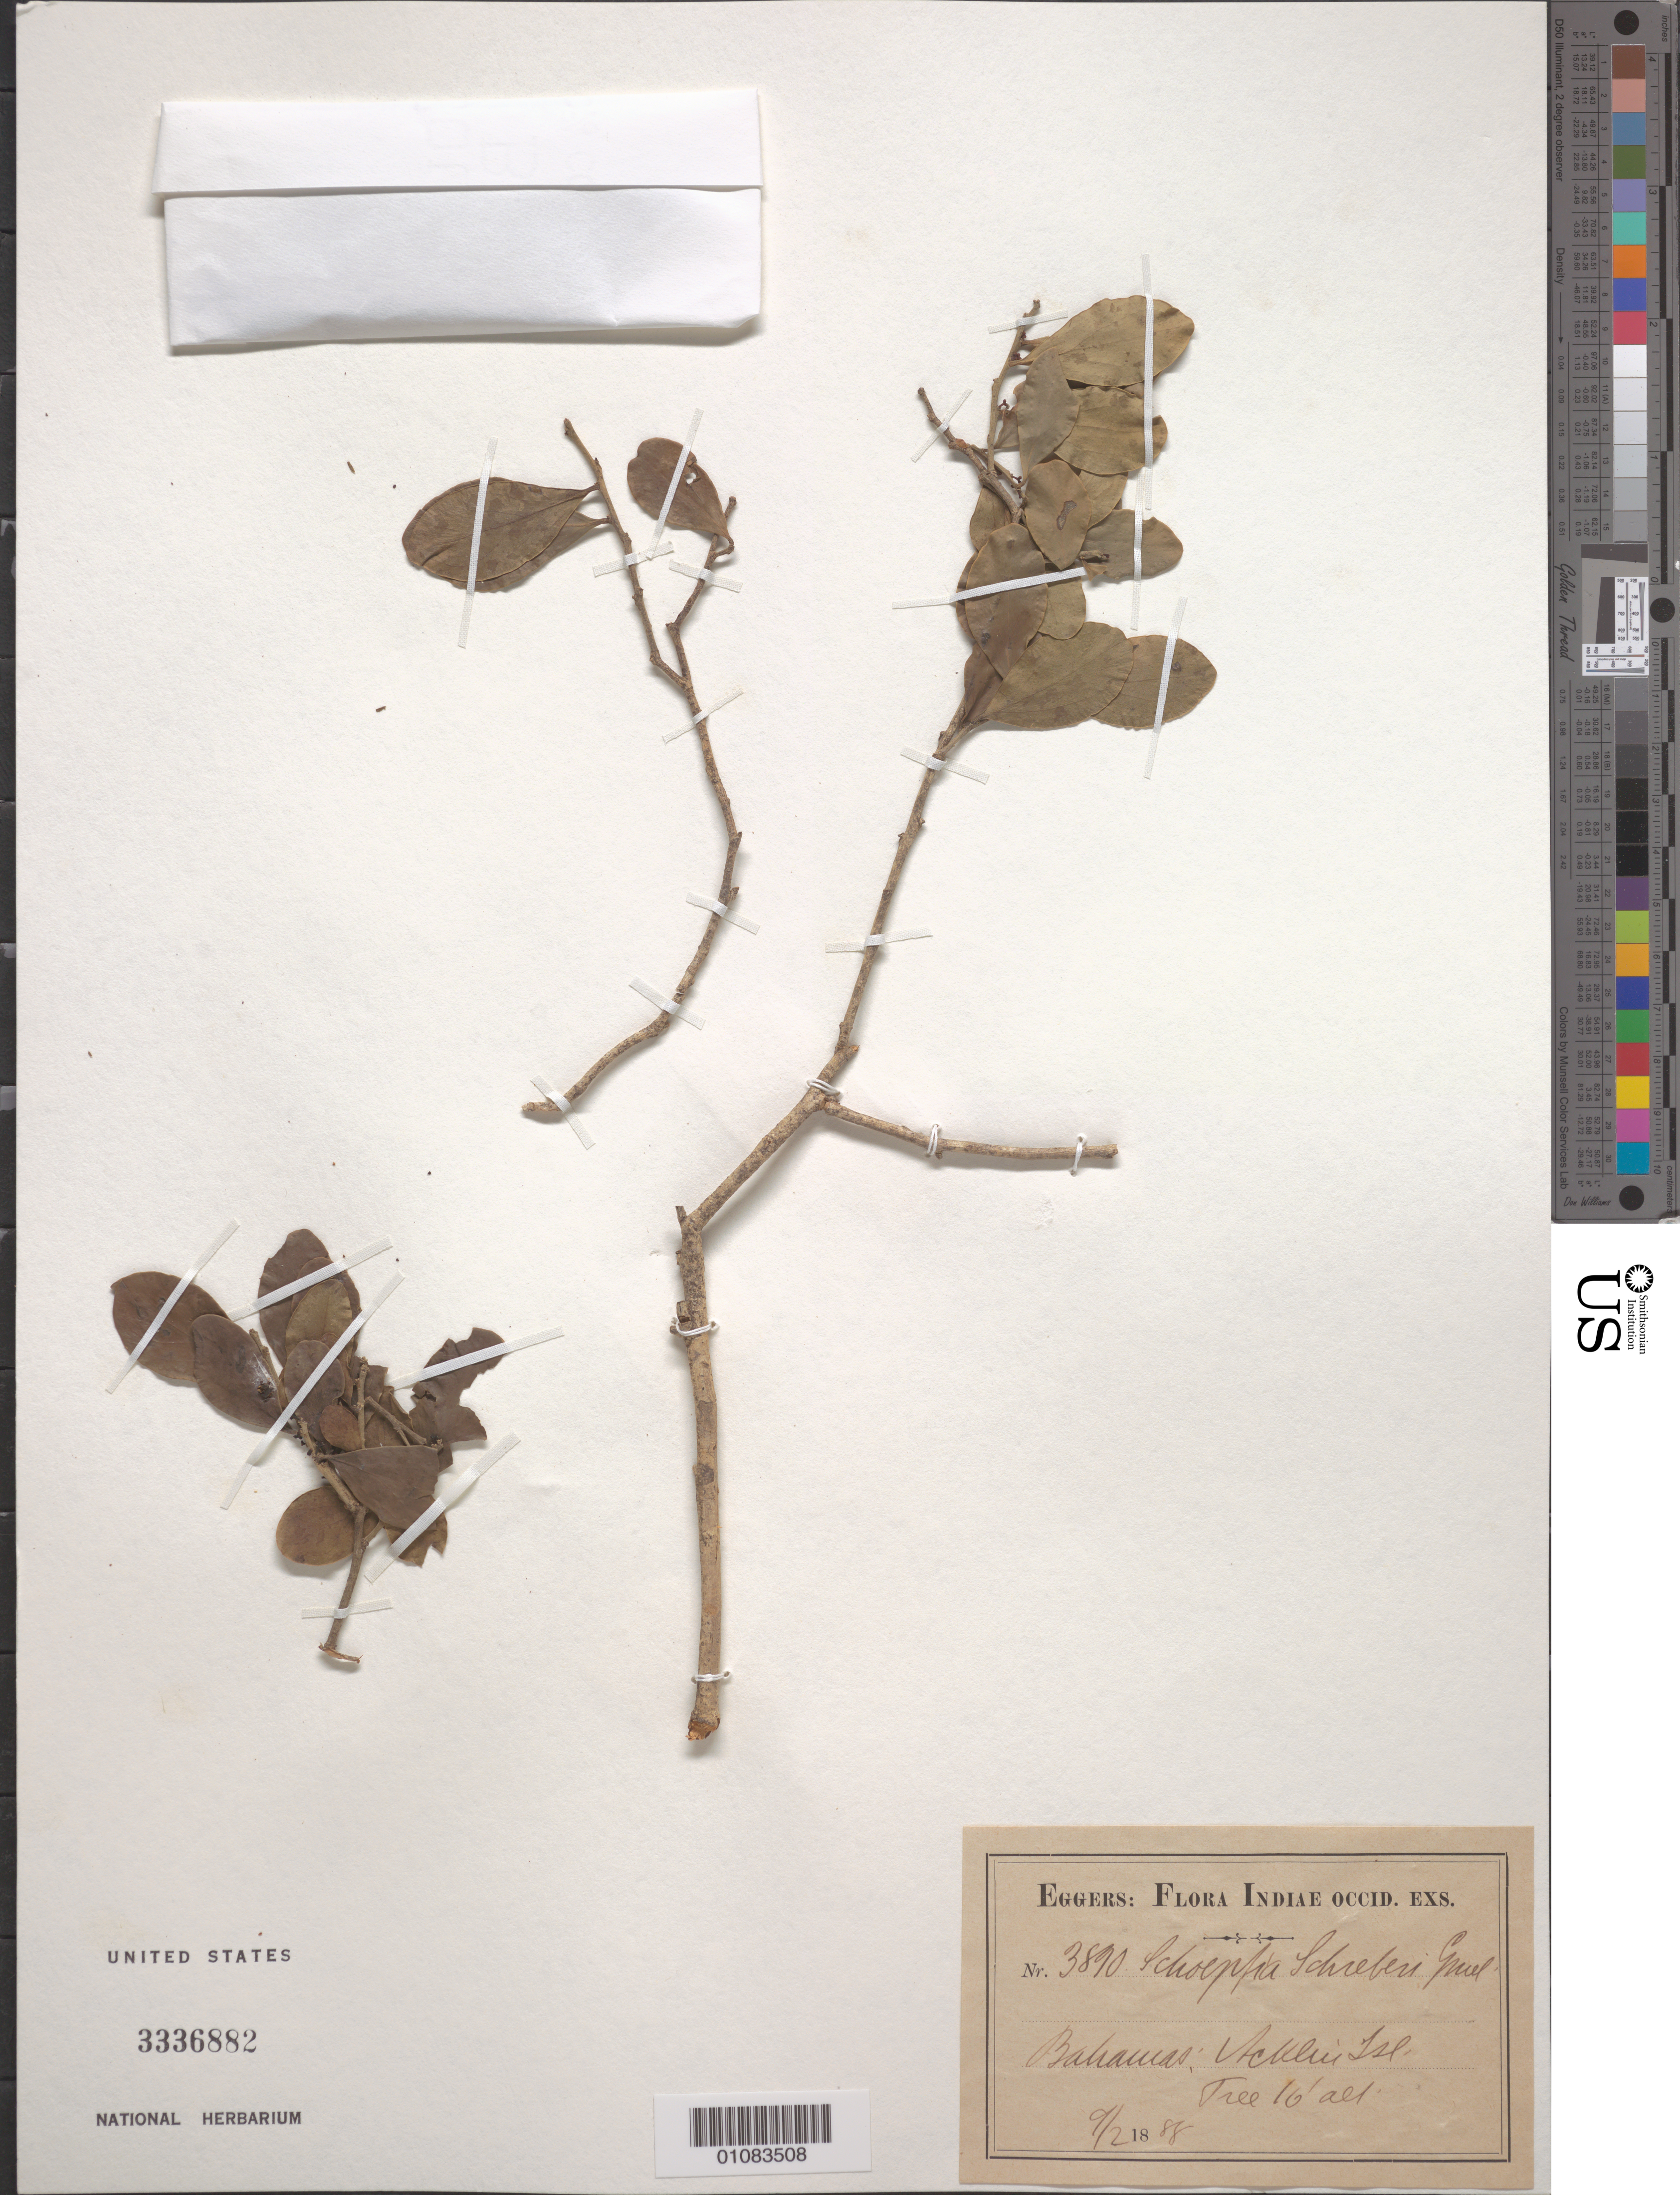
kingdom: Plantae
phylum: Tracheophyta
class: Magnoliopsida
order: Santalales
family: Schoepfiaceae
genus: Schoepfia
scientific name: Schoepfia schreberi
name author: J.F. Gmel.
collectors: H. F. A. von Eggers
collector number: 3890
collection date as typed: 09 Feb 1888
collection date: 1888-02-09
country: Bahamas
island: Acklin's I.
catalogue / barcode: US 3336992